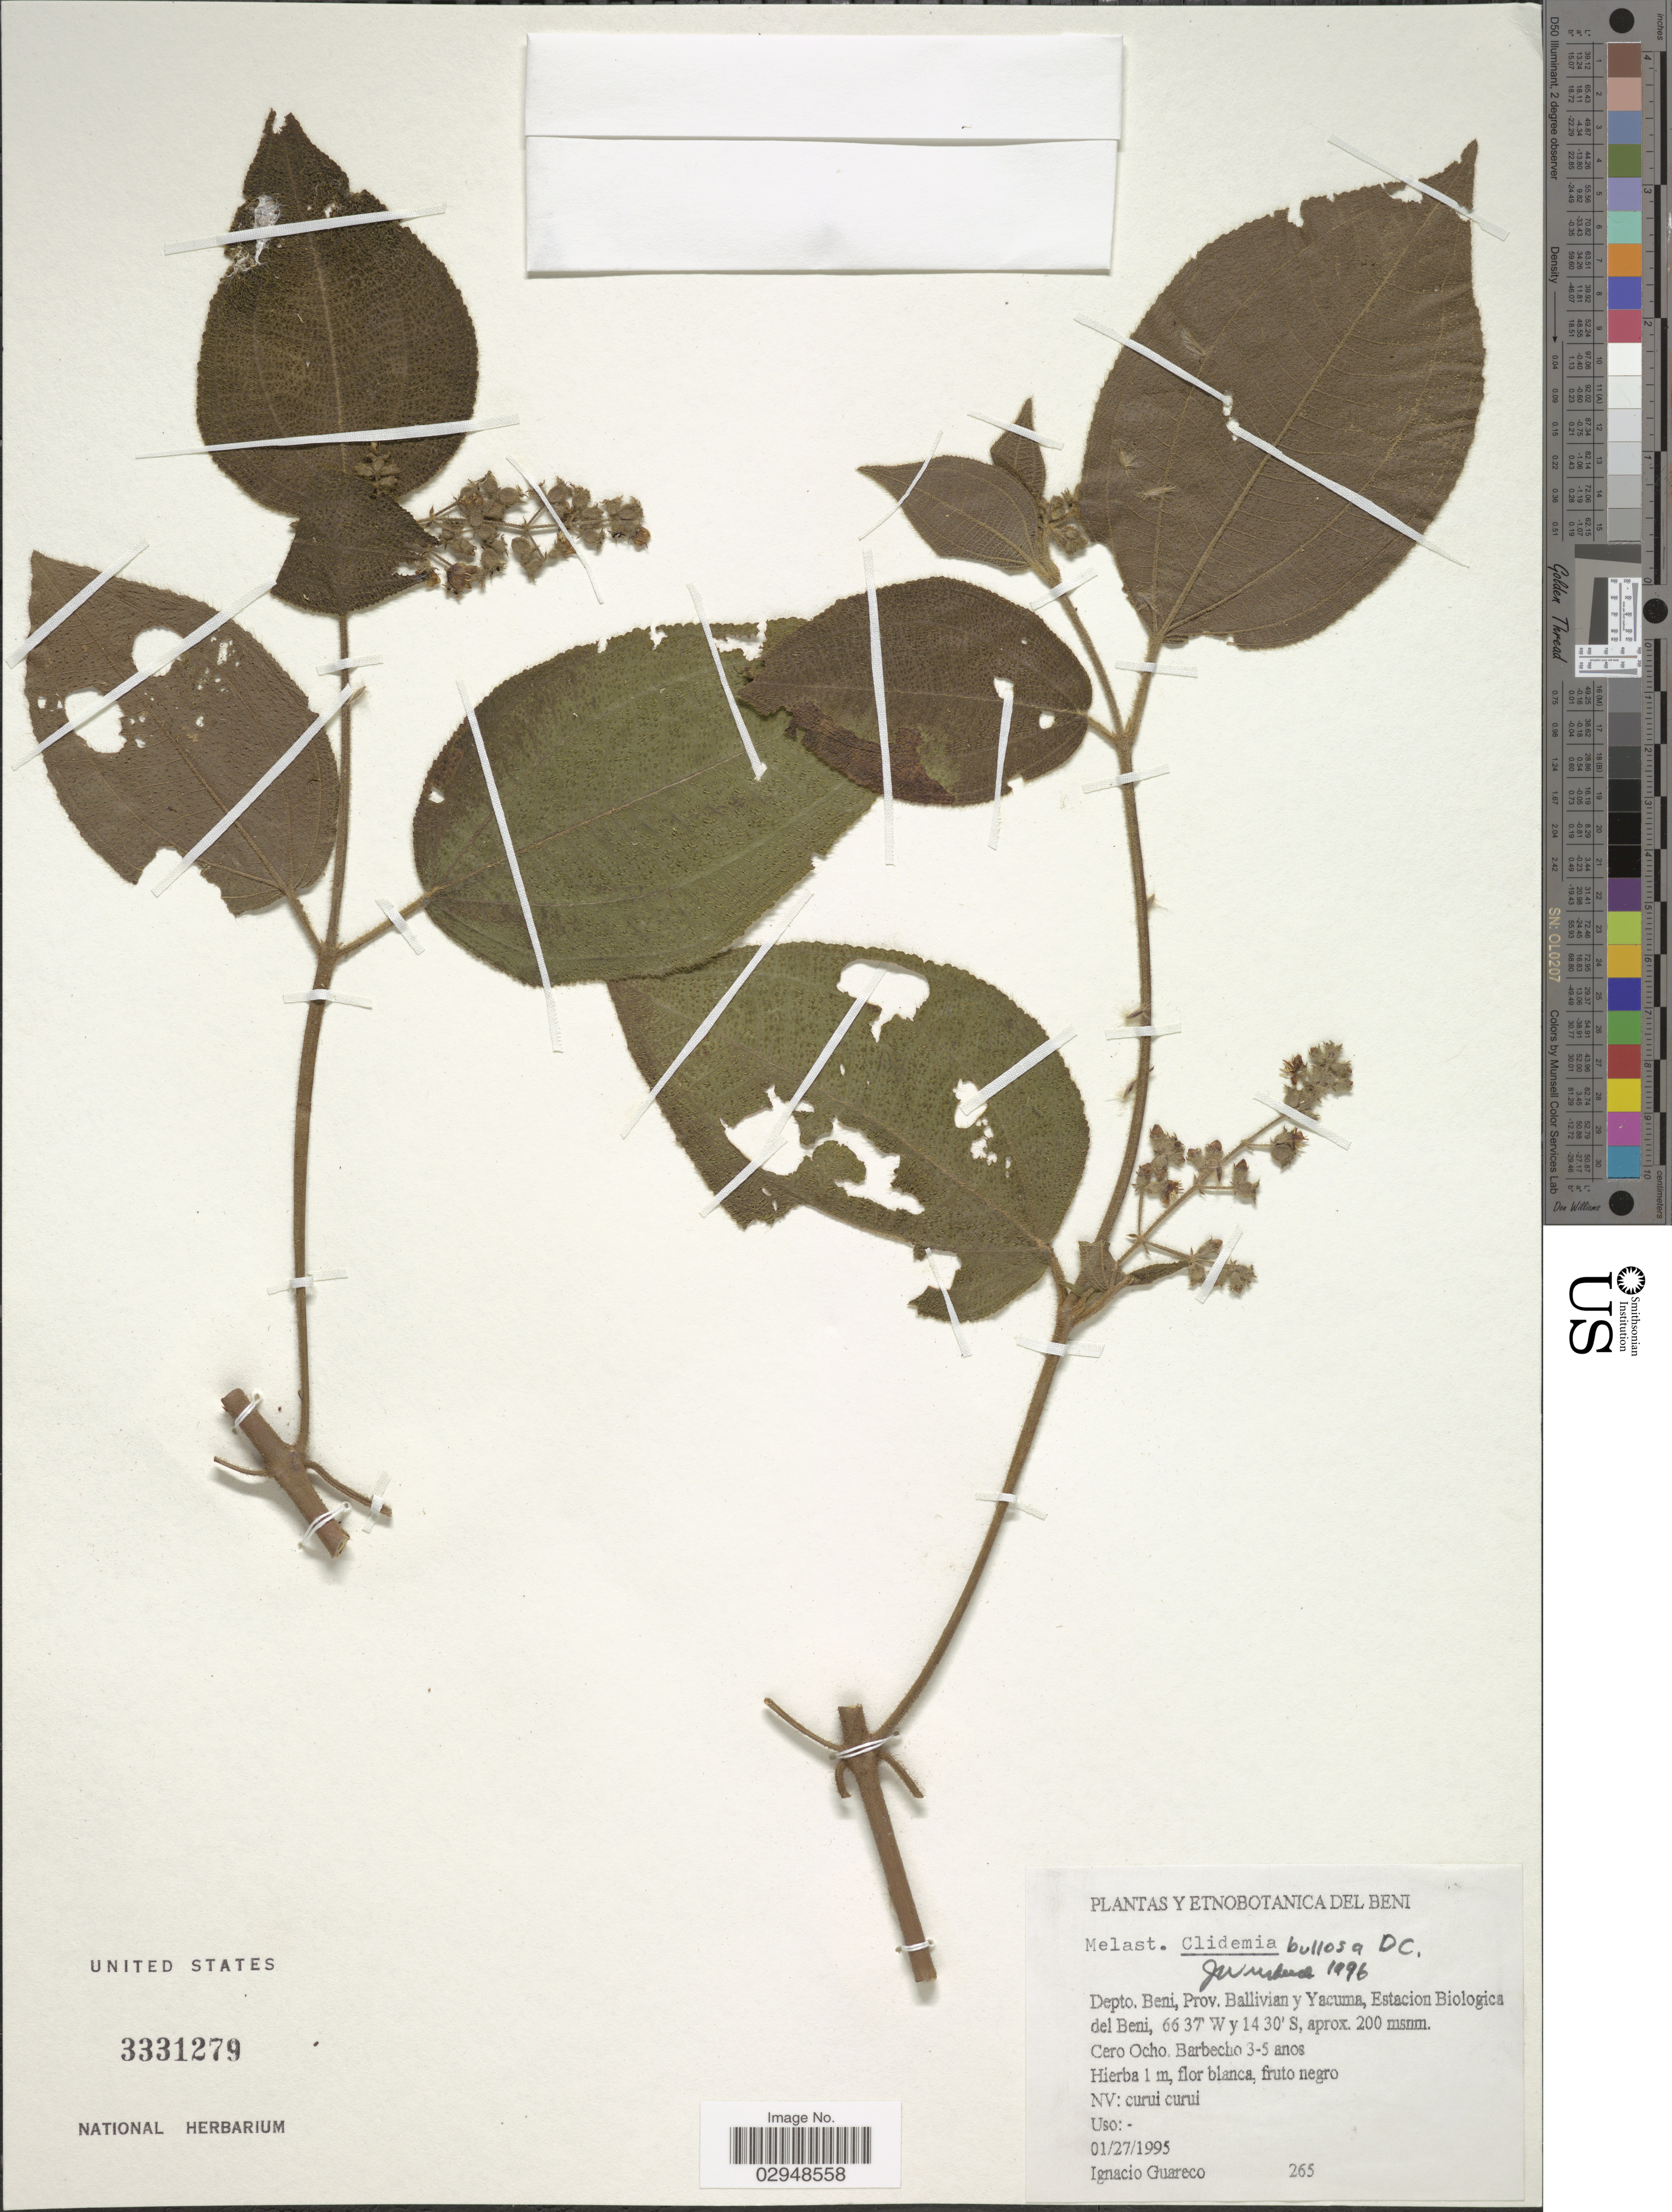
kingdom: Plantae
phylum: Tracheophyta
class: Magnoliopsida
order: Myrtales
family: Melastomataceae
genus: Clidemia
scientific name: Clidemia bullosa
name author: DC.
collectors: I. Guareco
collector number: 265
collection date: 1995-01-27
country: Bolivia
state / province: Beni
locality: Depto. Beni, Prov. Ballivian y Yacuma, Estacion Biologica del Beni. Cero Ocho, Barbecho 3-5 anos.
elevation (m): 200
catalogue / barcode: US 3331279